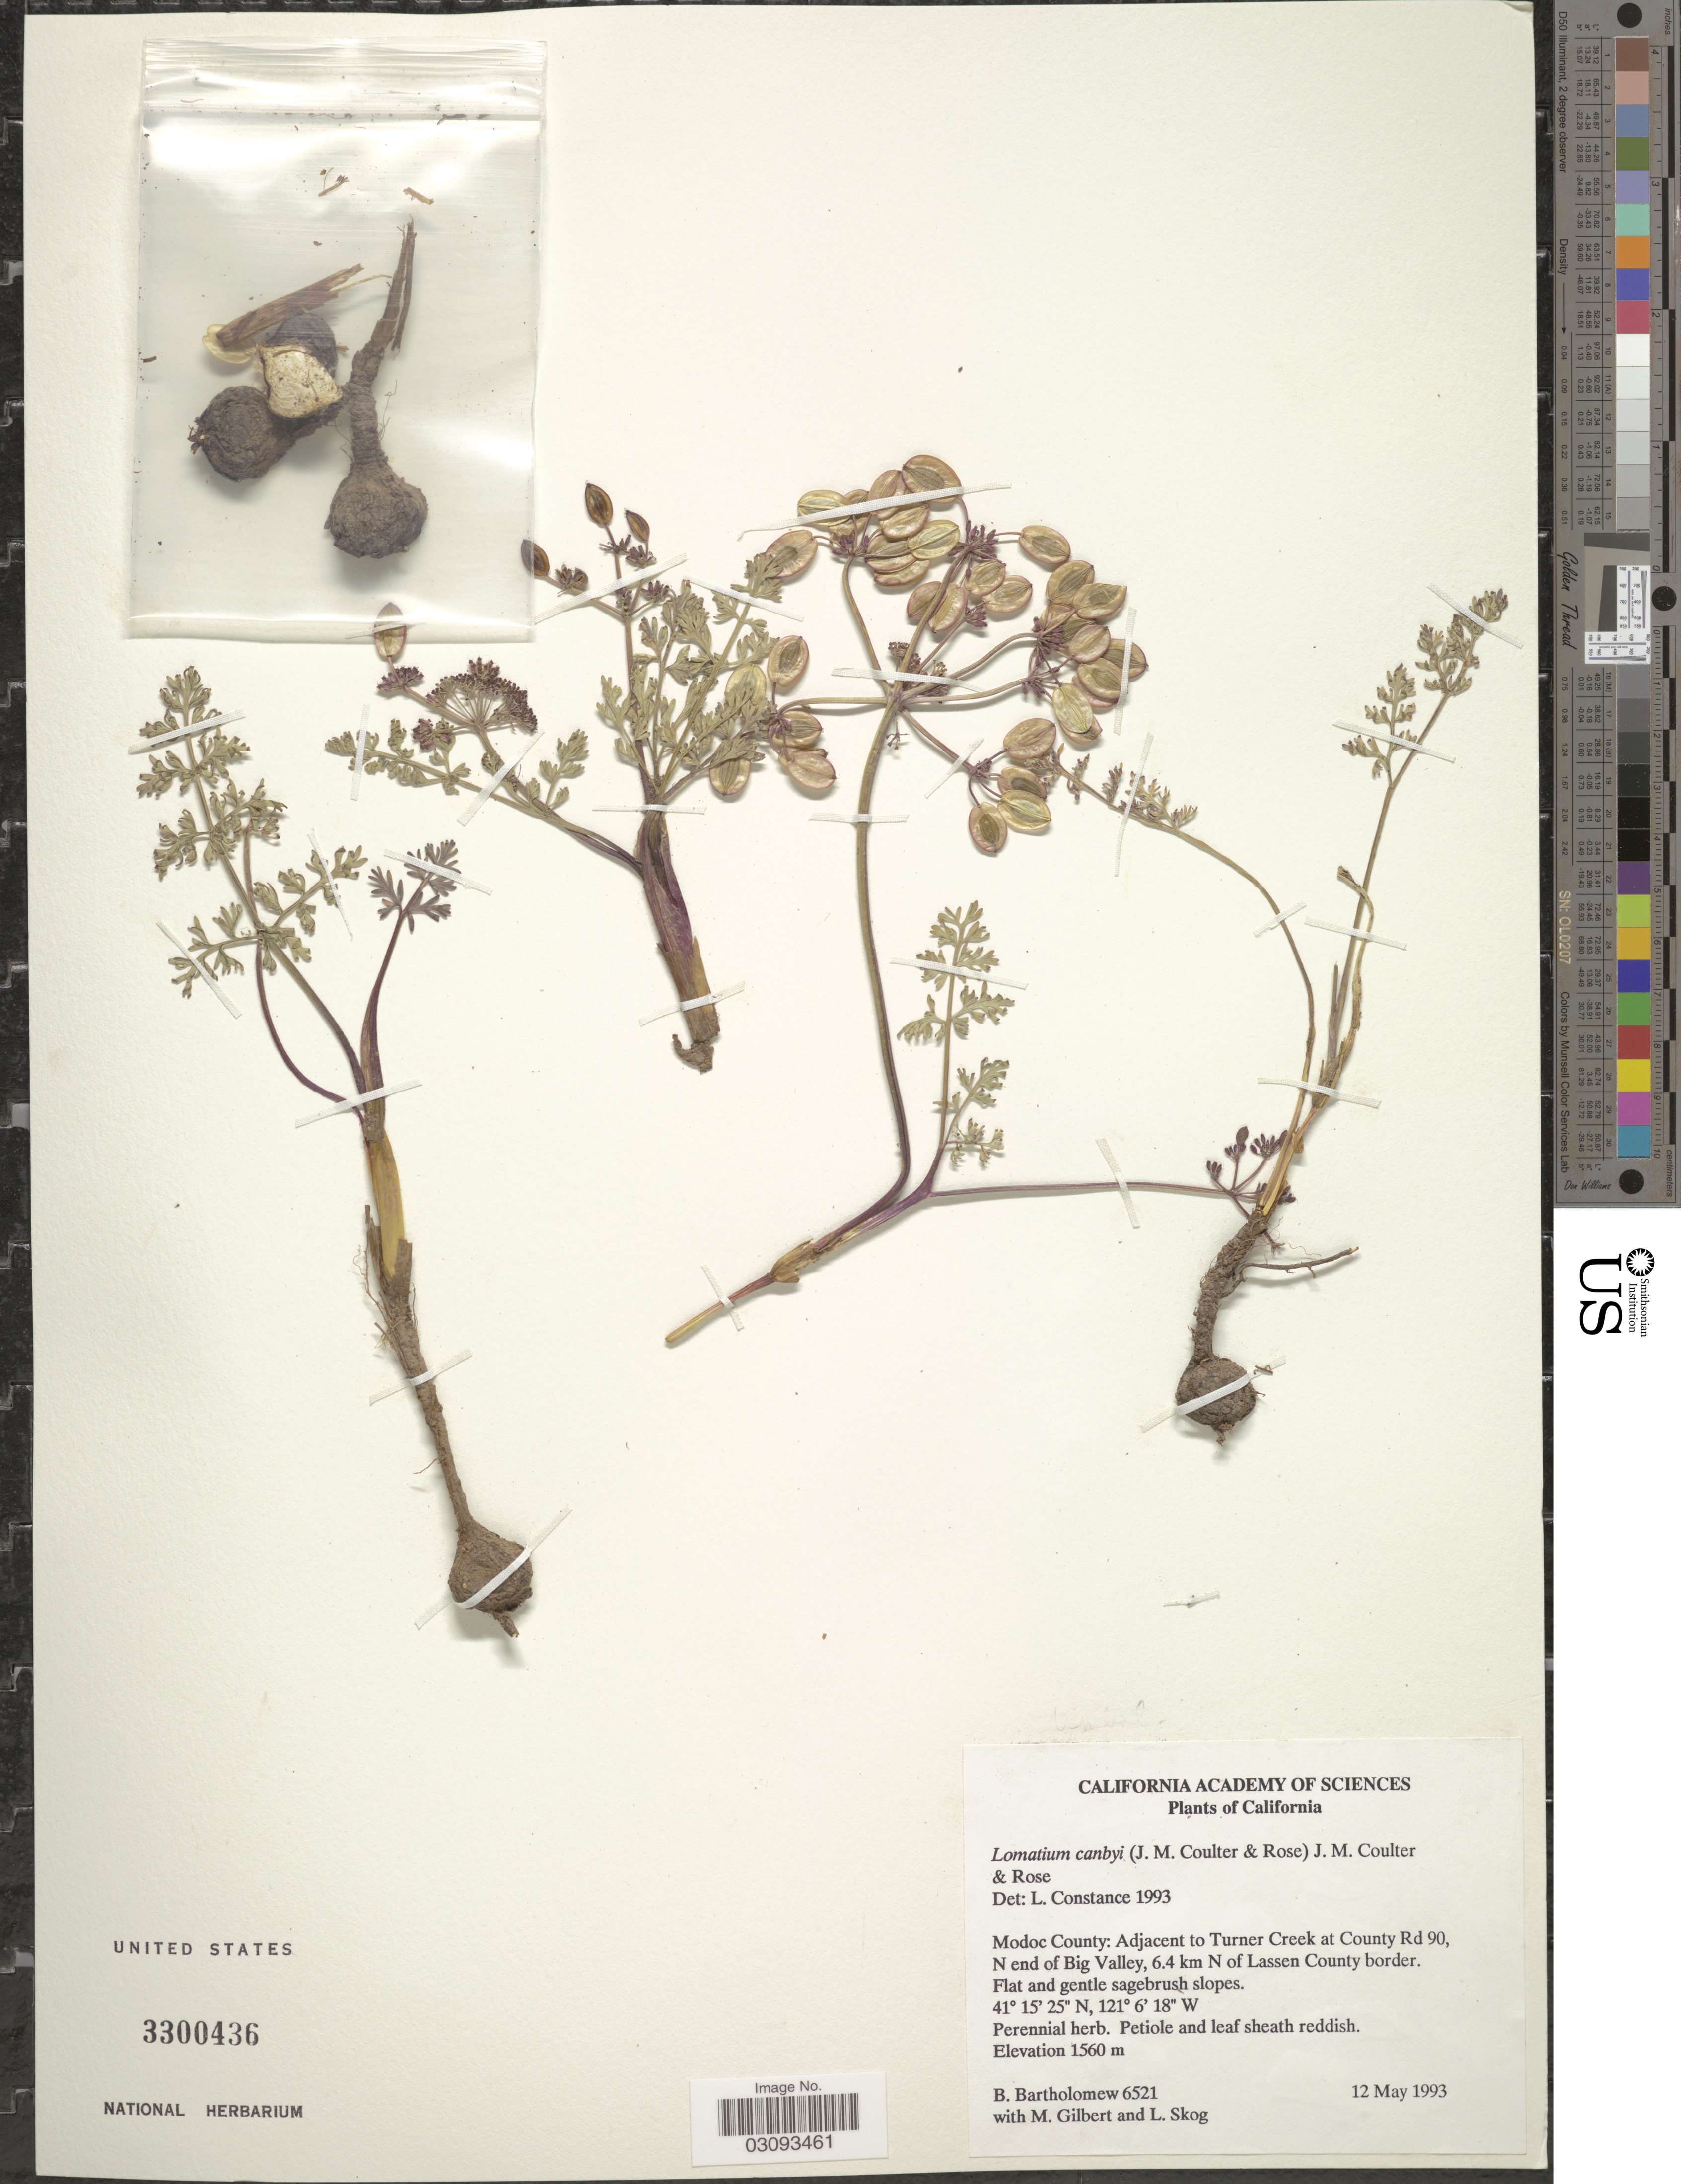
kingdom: Plantae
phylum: Tracheophyta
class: Magnoliopsida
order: Apiales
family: Apiaceae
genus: Lomatium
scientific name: Lomatium canbyi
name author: (J.M. Coult. & Rose) J.M. Coult. & Rose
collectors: B. Bartholomew, M. Gilbert & L. E. Skog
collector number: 6521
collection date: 1993-05-12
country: United States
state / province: California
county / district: Modoc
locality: Modoc County: Adjacent to Turner Creek at County Rd 90, N end of Big Valley, 6.4 km N of Lassen County border.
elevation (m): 1560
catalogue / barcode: US 3300436